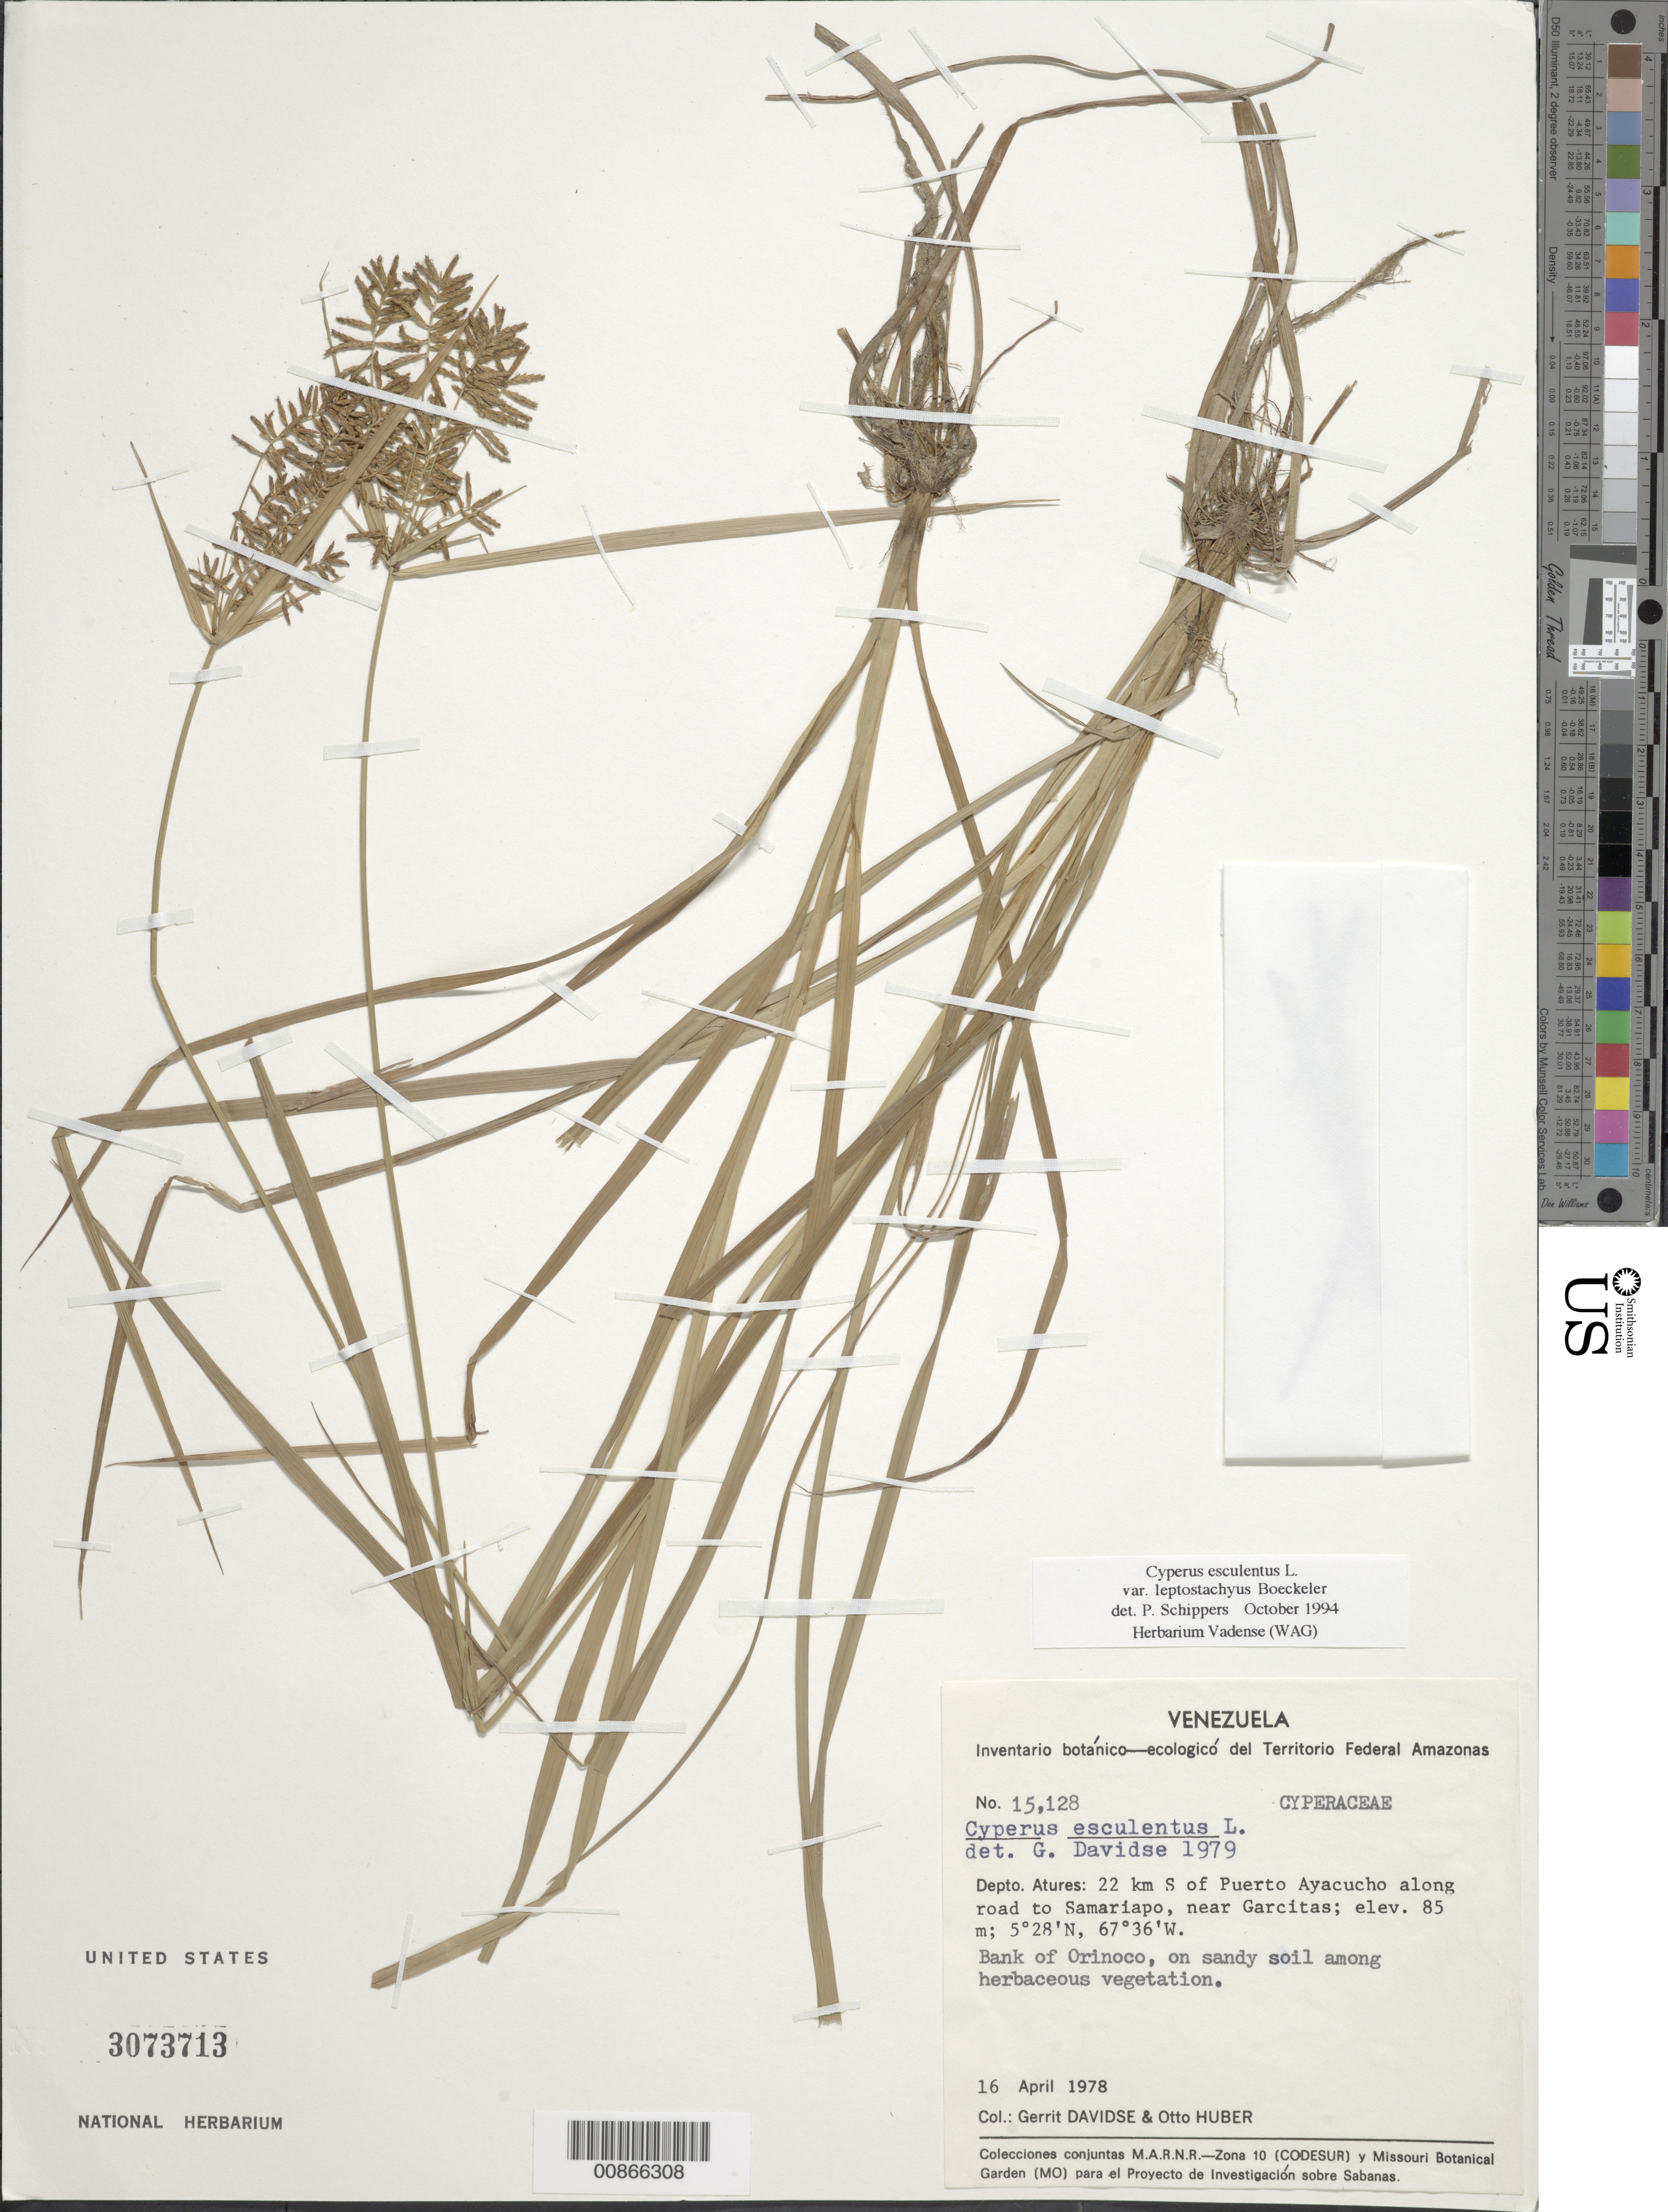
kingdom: Plantae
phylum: Tracheophyta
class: Liliopsida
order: Poales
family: Cyperaceae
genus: Cyperus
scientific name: Cyperus esculentus var. leptostachyus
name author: Boeckeler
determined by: Schippers, P.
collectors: G. Davidse & O. Huber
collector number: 15128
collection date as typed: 16-Apr-78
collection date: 1978-04-16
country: Venezuela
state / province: Amazonas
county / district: Atures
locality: Puerto Ayacucho, 22 km S of along road to Samariapo, near Garcitas, Río Orinoco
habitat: Sandy soil of river bank among herbaceous vegetation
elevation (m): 85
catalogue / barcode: US 3073713